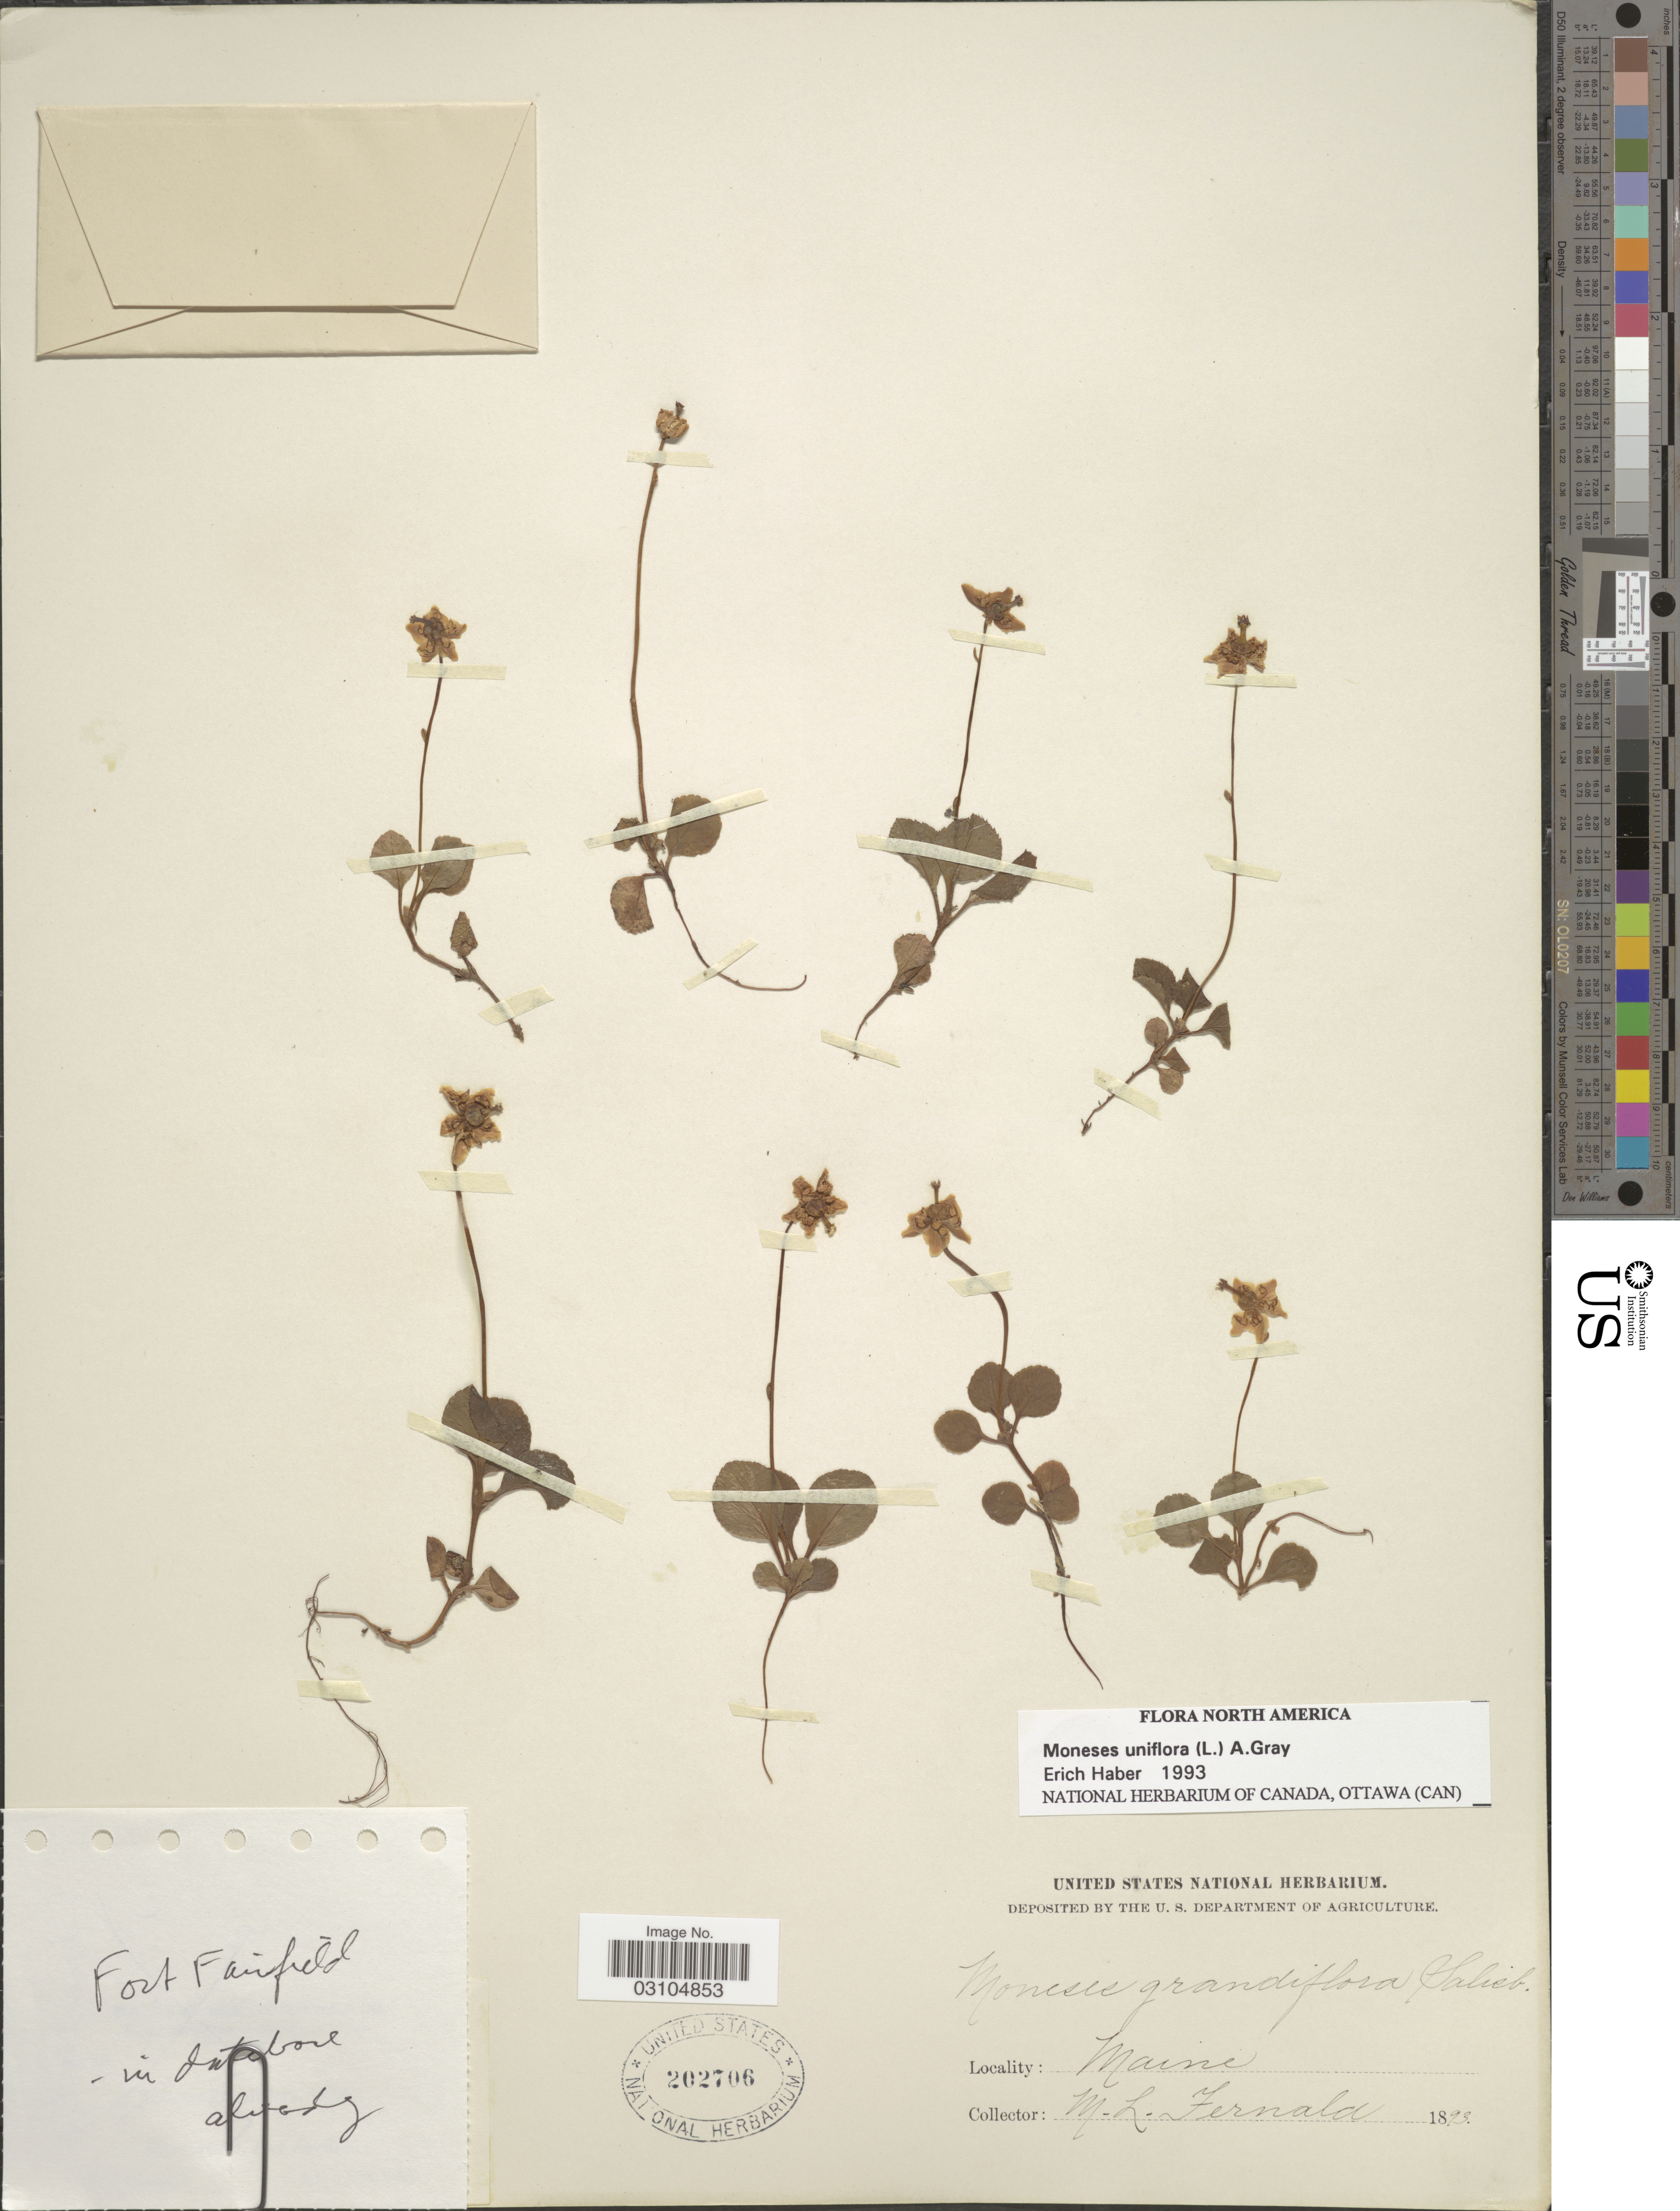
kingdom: Plantae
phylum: Tracheophyta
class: Magnoliopsida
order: Ericales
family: Ericaceae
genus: Moneses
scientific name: Moneses uniflora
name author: (L.) A. Gray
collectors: M. L. Fernald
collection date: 1893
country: United States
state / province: Maine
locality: Fort Fairfield.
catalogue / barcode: US 202706